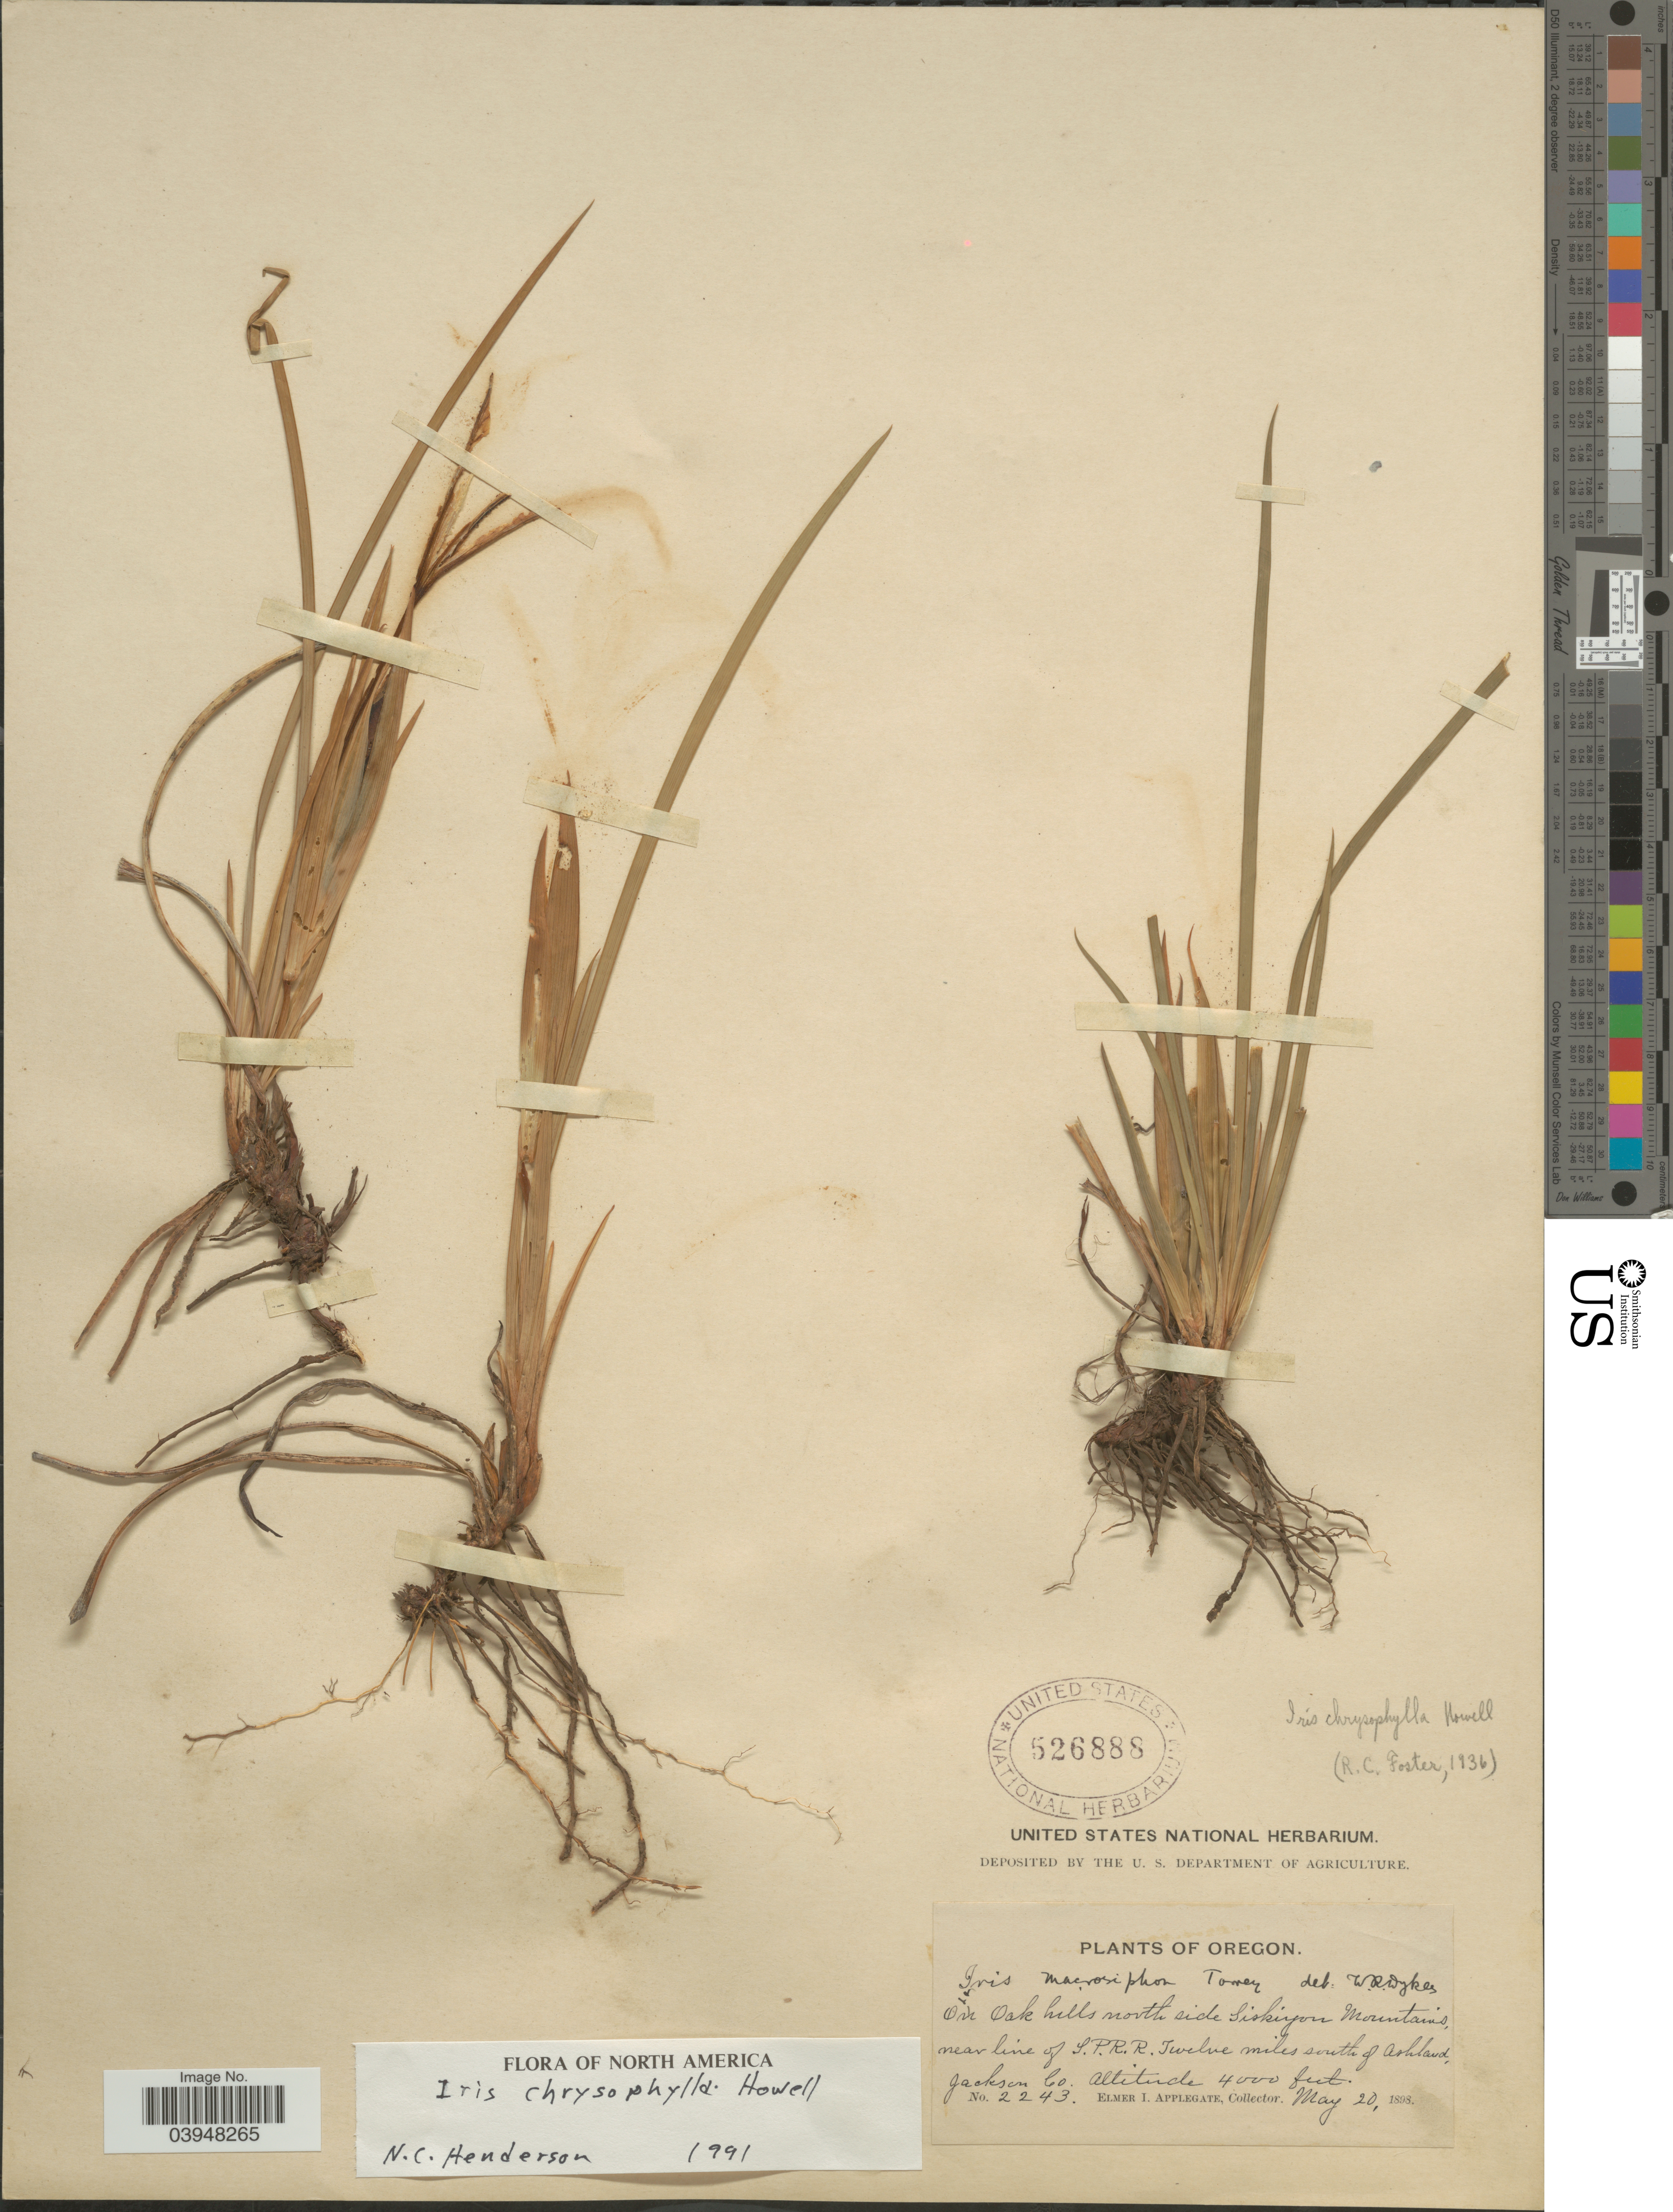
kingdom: Plantae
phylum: Tracheophyta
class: Liliopsida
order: Asparagales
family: Iridaceae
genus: Iris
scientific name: Iris chrysophylla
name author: Howell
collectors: E. I. Applegate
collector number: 2243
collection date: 1898-05-20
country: United States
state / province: Oregon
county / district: Jackson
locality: On Oak hills north side Siskiyou Mountains, near line of S.P.R.R. Twelve miles south of Ashland, Jackson Co.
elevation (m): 1219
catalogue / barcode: US 526888